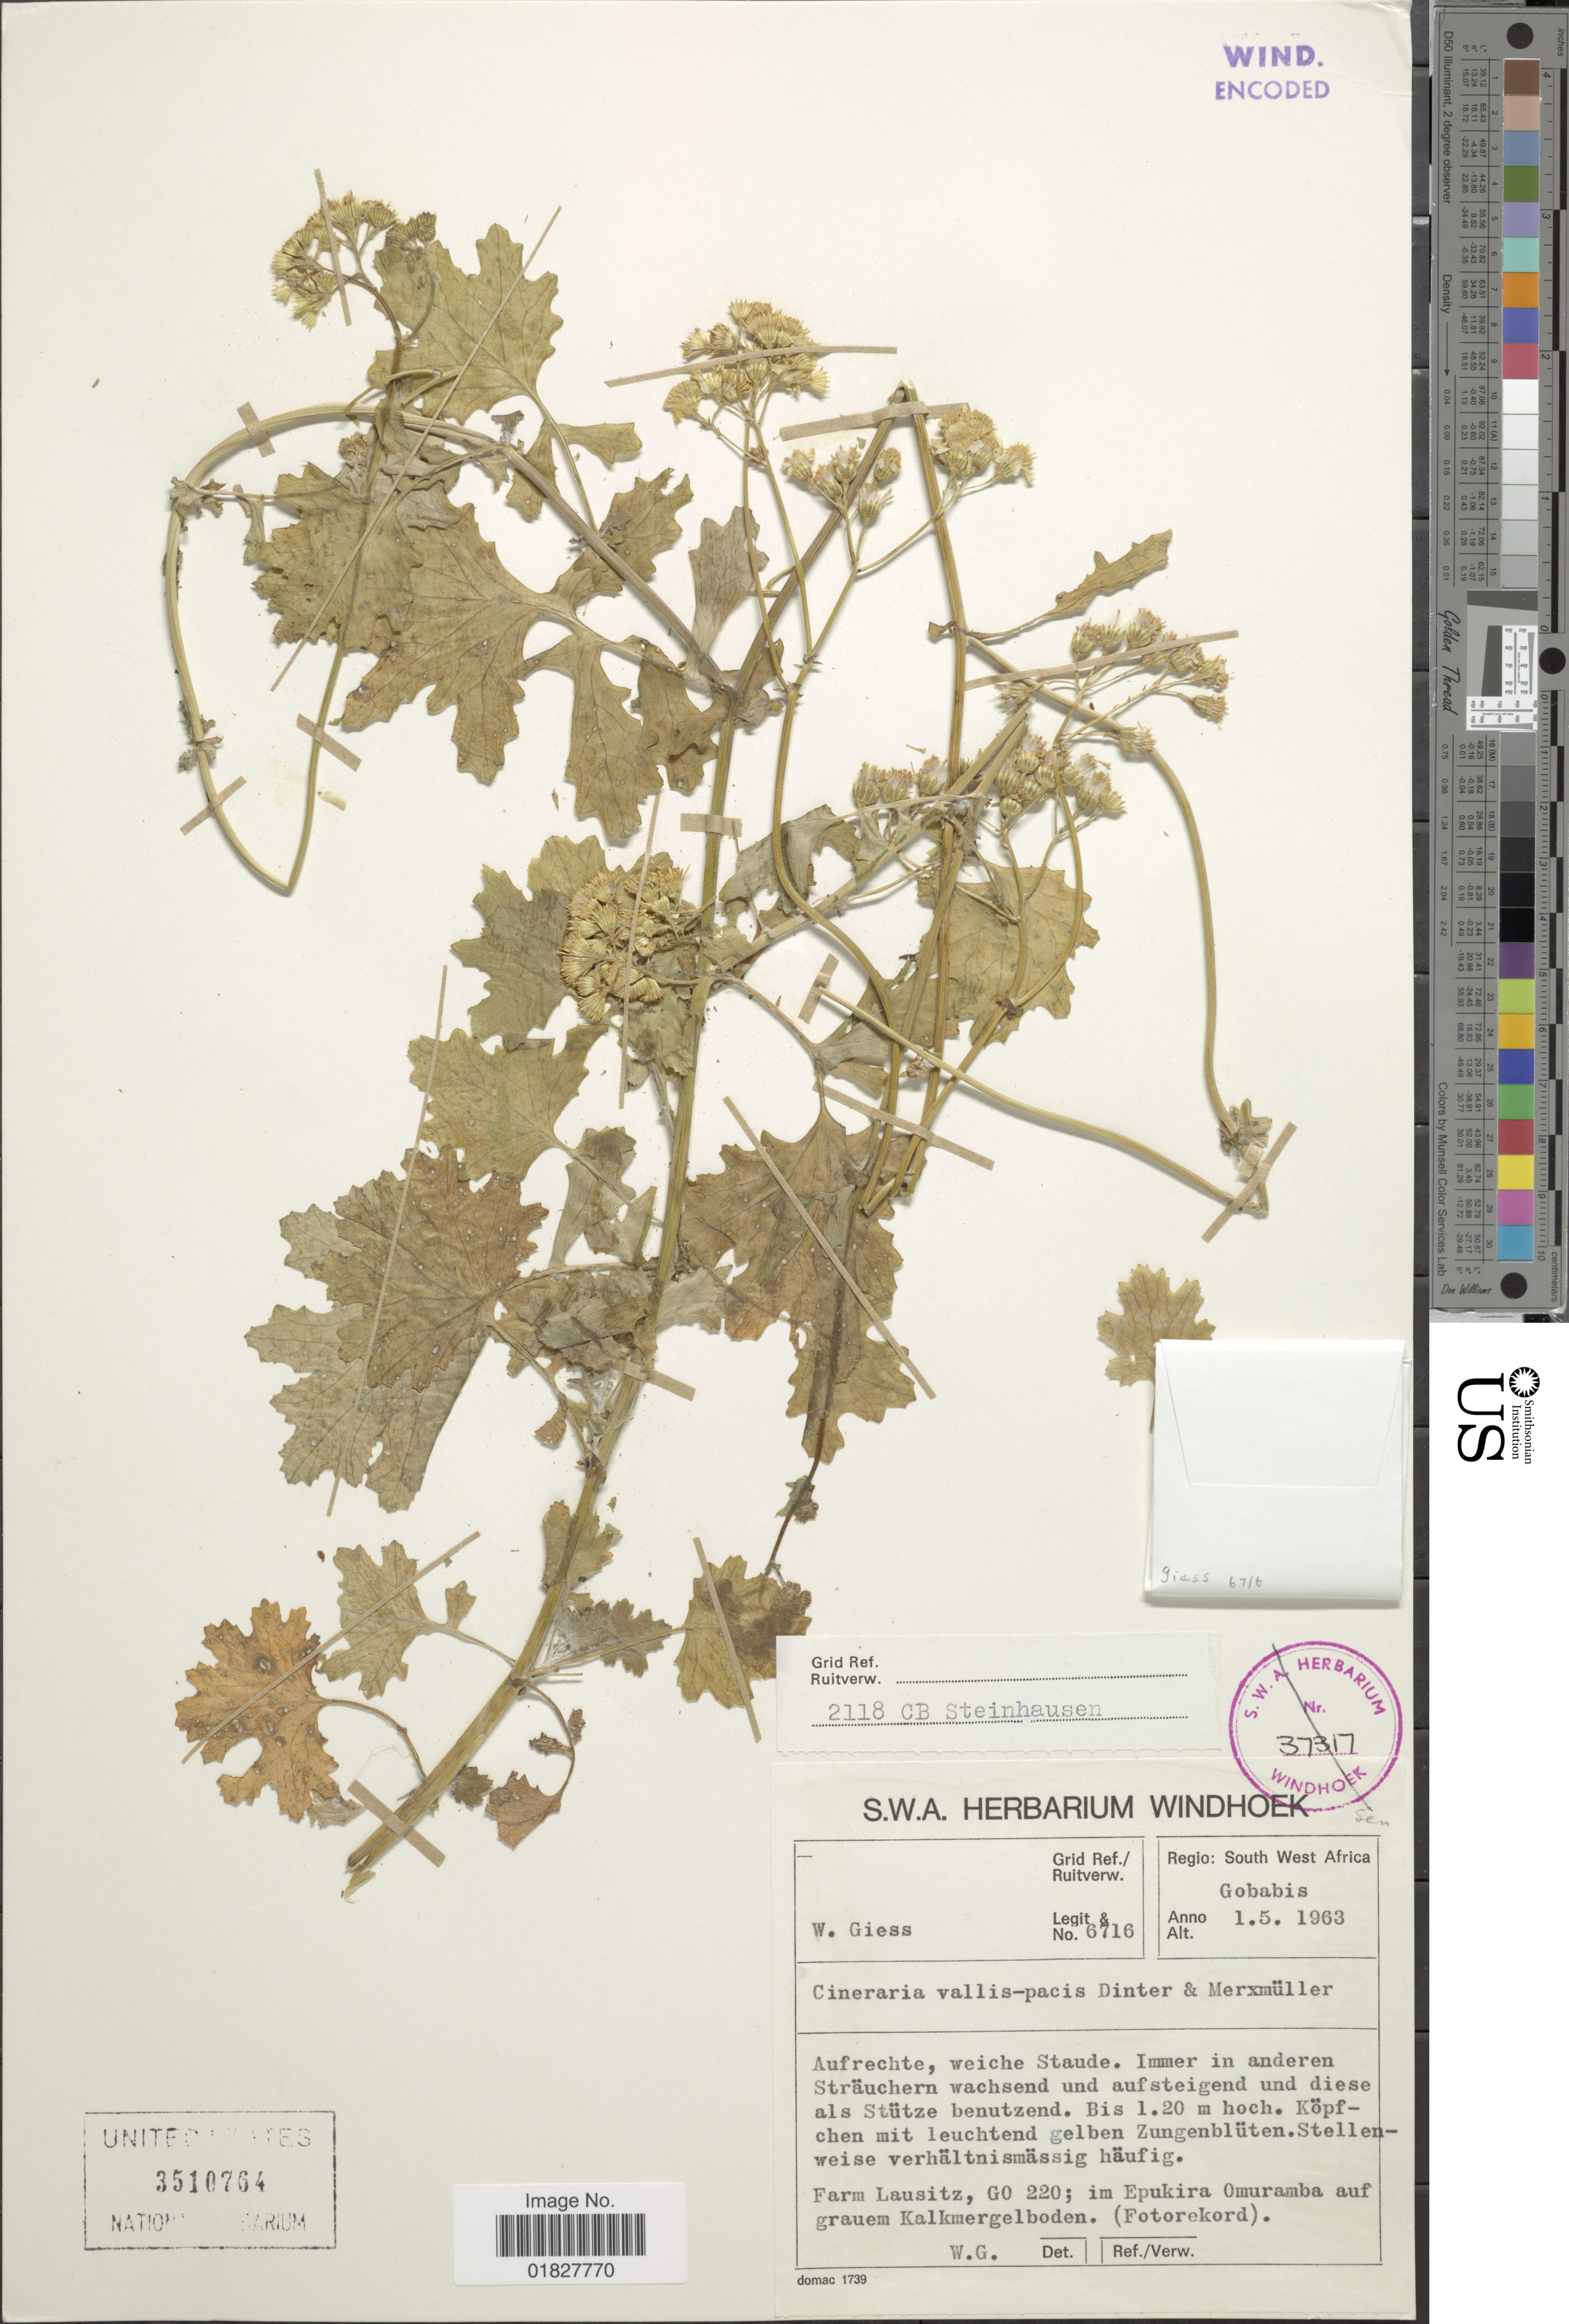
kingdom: Plantae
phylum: Tracheophyta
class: Magnoliopsida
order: Asterales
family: Asteraceae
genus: Cineraria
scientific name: Cineraria vallis-pacis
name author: Dinter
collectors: W. Giess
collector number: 6716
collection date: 1963-05-01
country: Namibia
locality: South West Africa, Gobabis, Farm Lausitz, GO 220, im Epukira Omuramba auf grauem Kalkmergelboden (Fotorekord)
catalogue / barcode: US 3510764